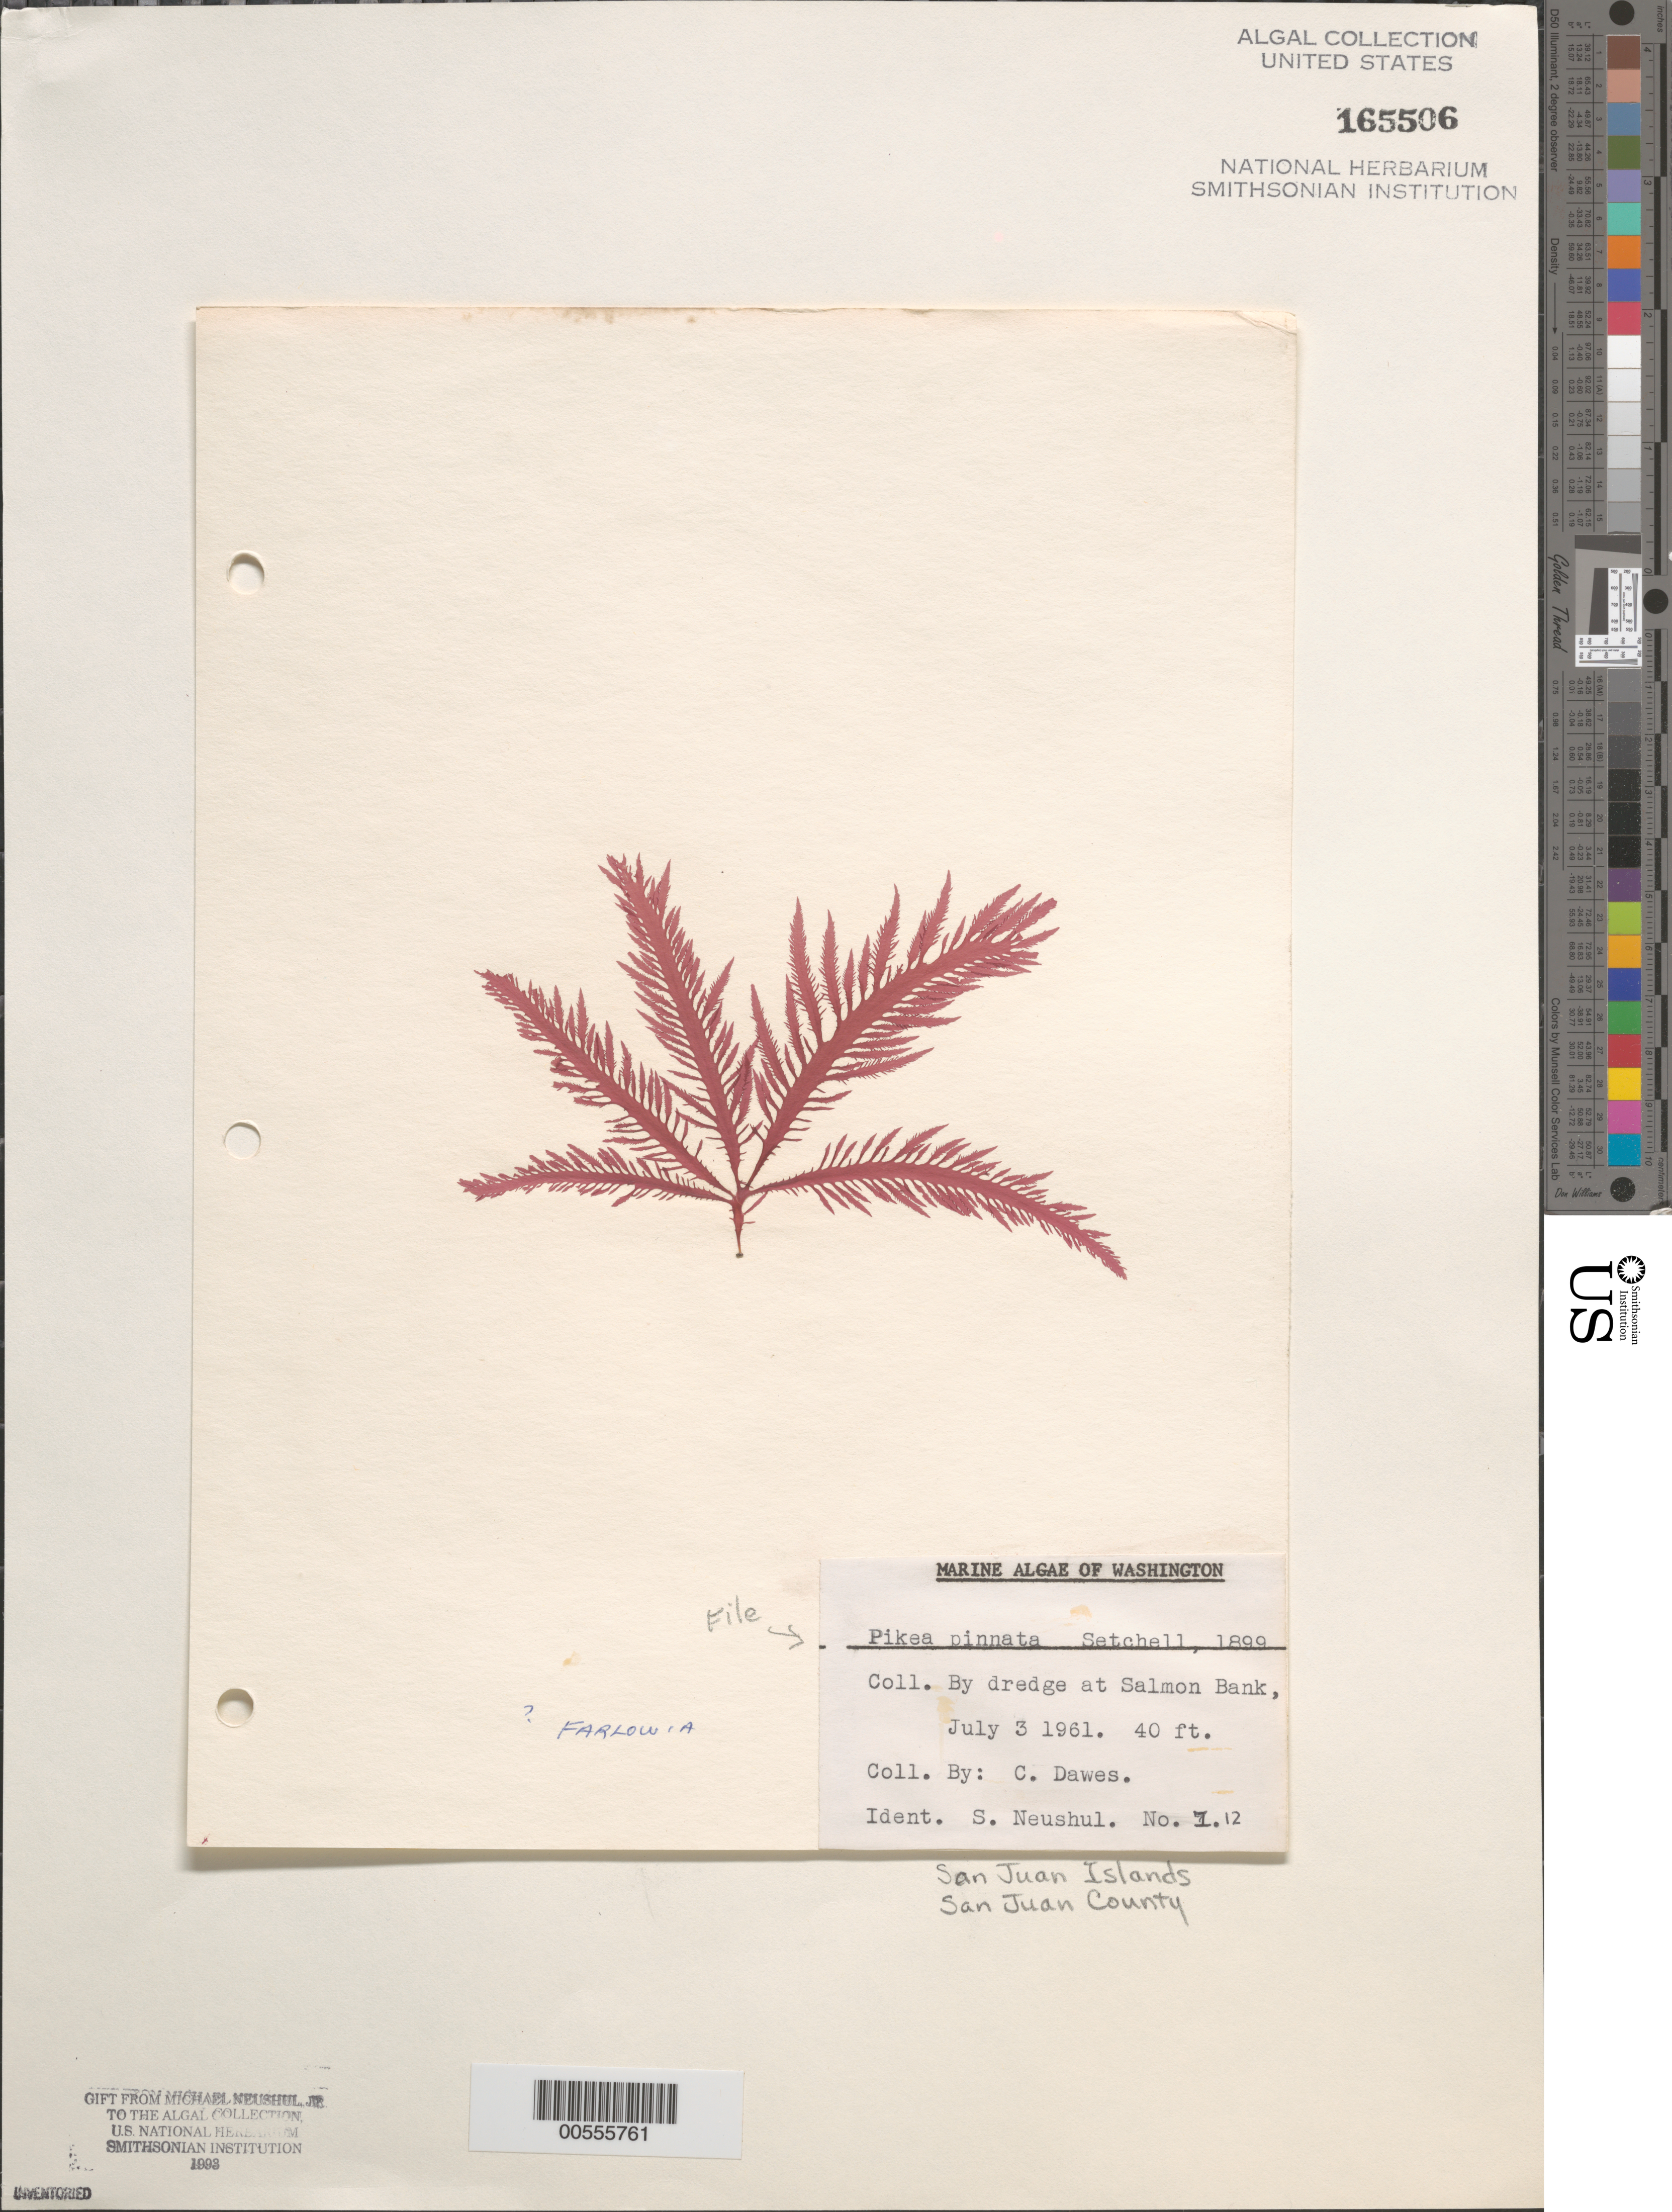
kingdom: Plantae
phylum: Rhodophyta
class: Florideophyceae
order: Gigartinales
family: Dumontiaceae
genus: Pikea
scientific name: Pikea pinnata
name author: Setch. in Collins et al.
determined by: Neushul, S.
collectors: C. Dawes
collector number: I.12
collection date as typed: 03 Jul 1961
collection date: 1961-07-03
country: United States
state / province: Washington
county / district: San Juan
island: San Juan Islands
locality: Salmon Bank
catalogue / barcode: US 165506